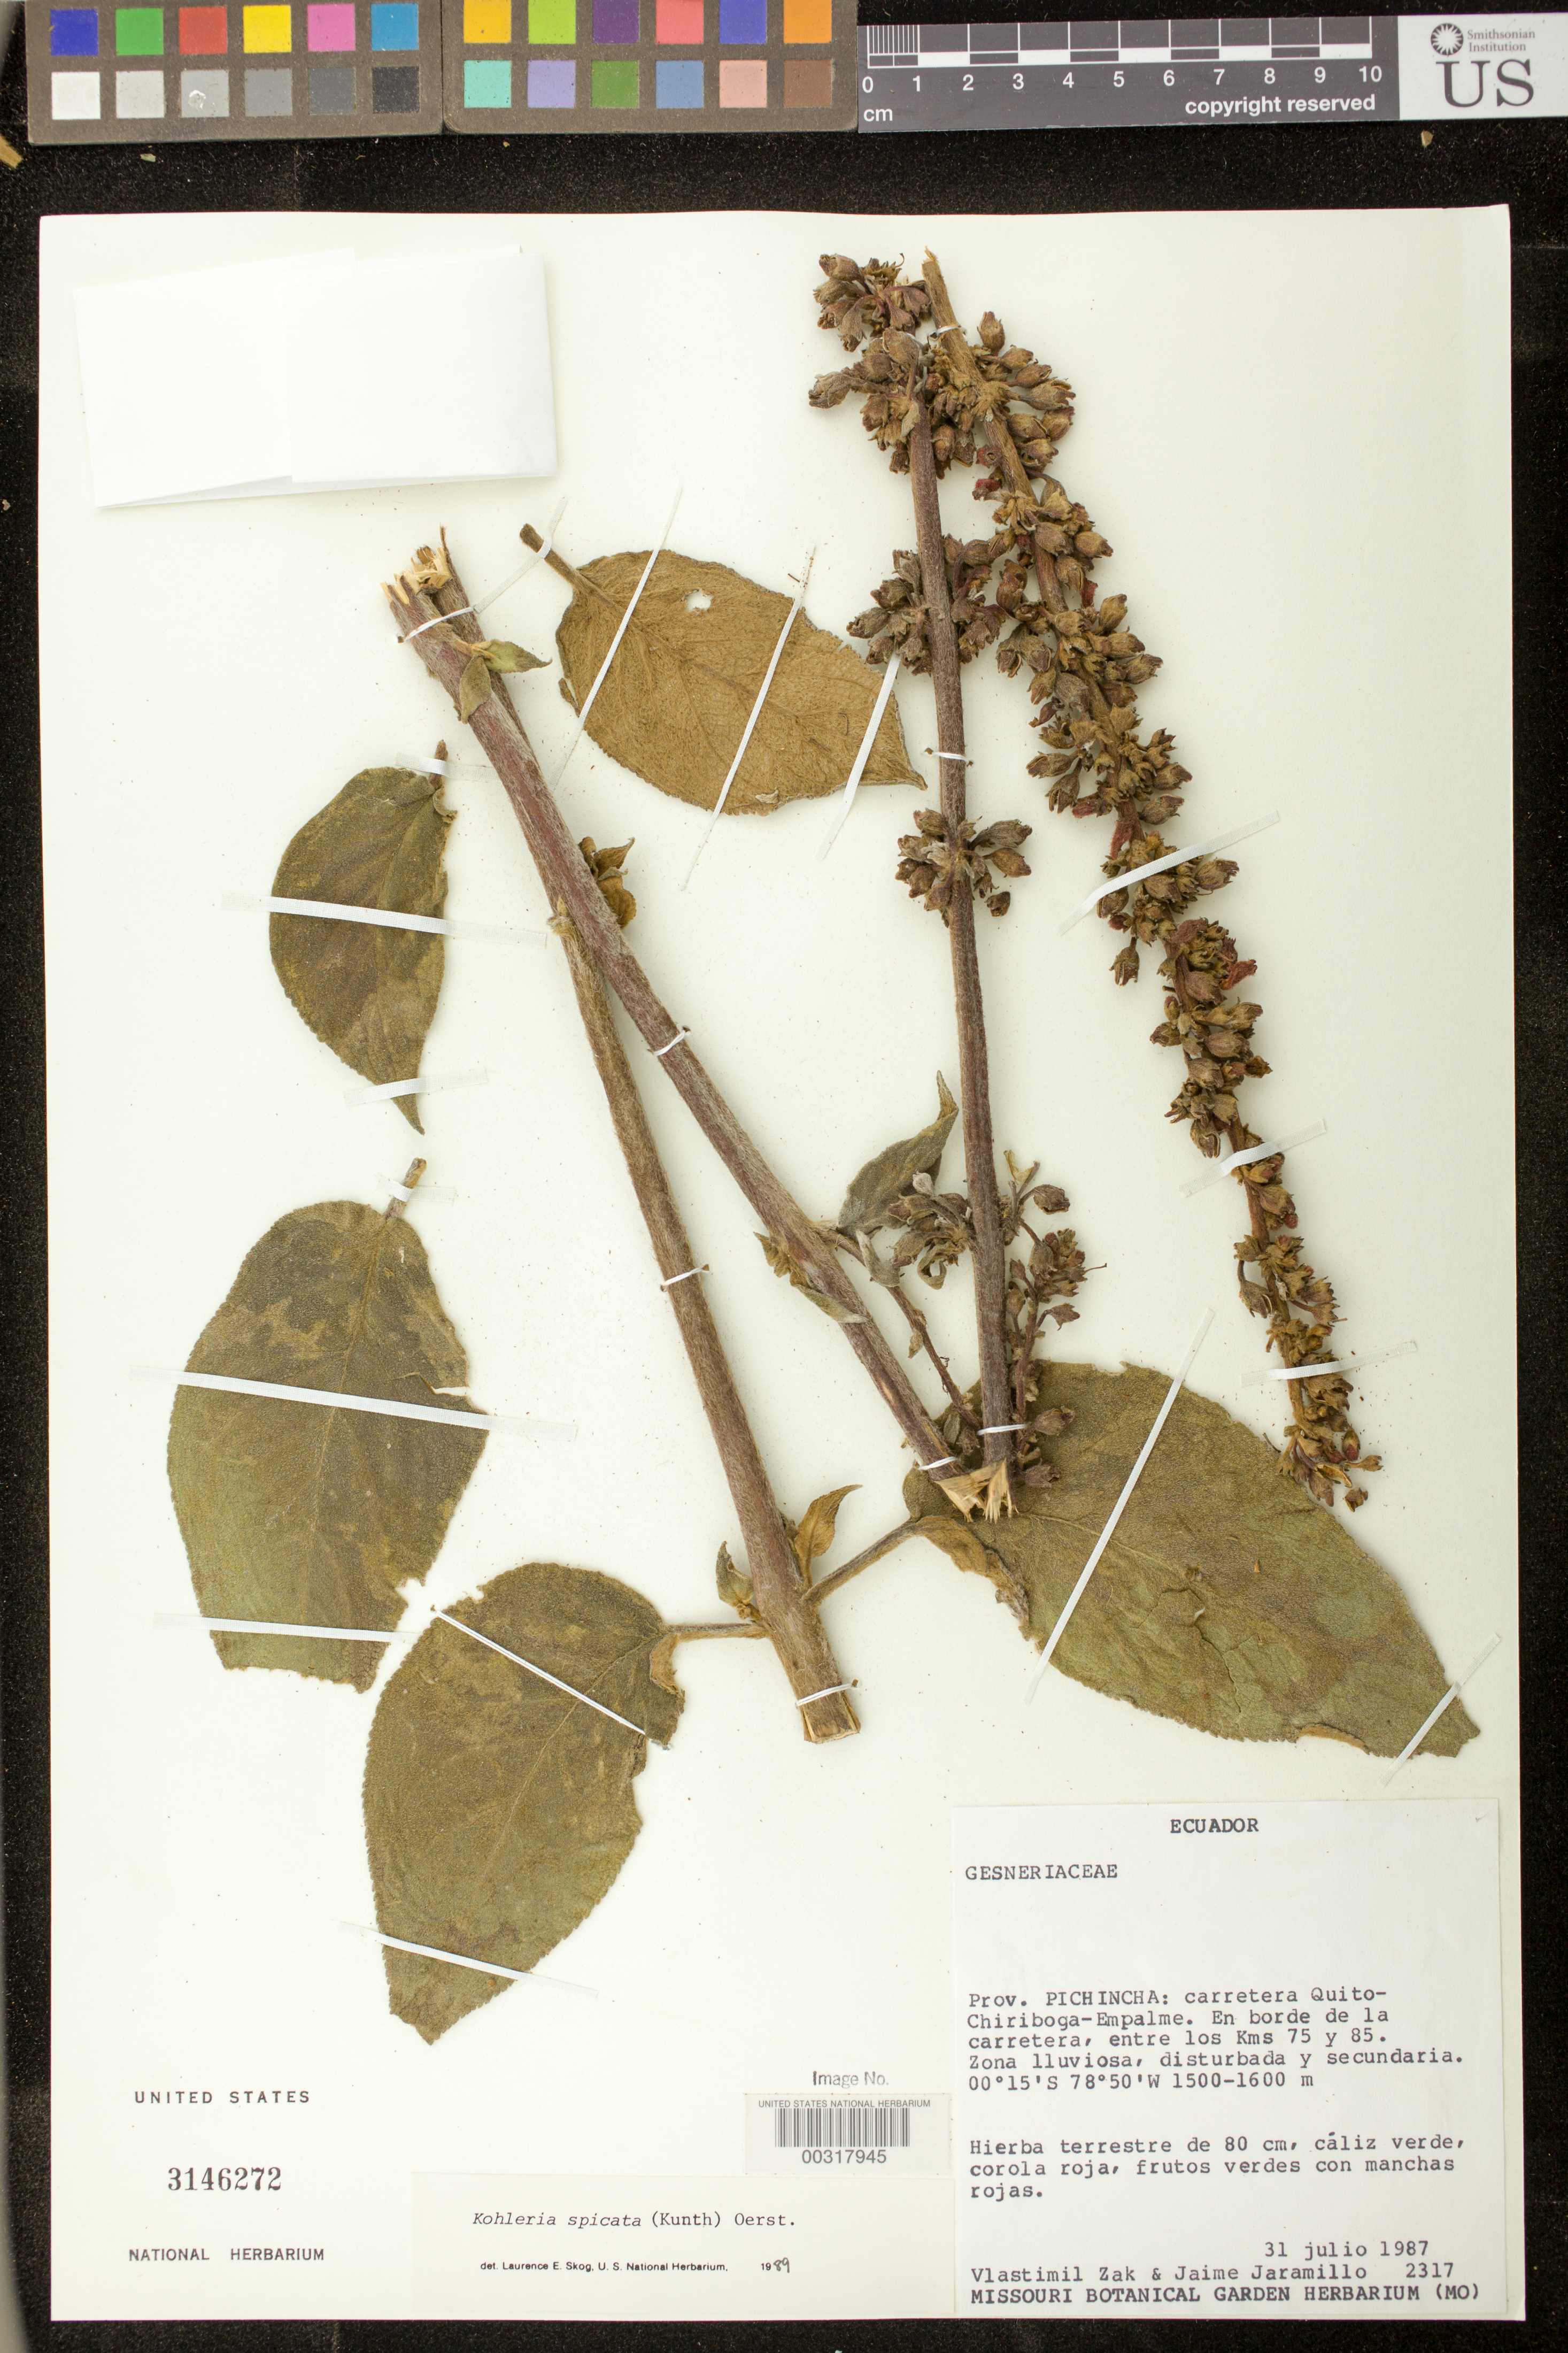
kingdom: Plantae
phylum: Tracheophyta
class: Magnoliopsida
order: Lamiales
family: Gesneriaceae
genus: Kohleria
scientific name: Kohleria spicata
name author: (Kunth) Oerst.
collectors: V. Zak & J. L. Jaramillo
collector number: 2317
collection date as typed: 31 Jul 1987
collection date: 1987-07-31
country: Ecuador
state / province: Pichincha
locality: Quito - Chiriboga - Empalme highway, bordering the highway, between km 75 and 85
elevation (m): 1500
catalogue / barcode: US 3146272